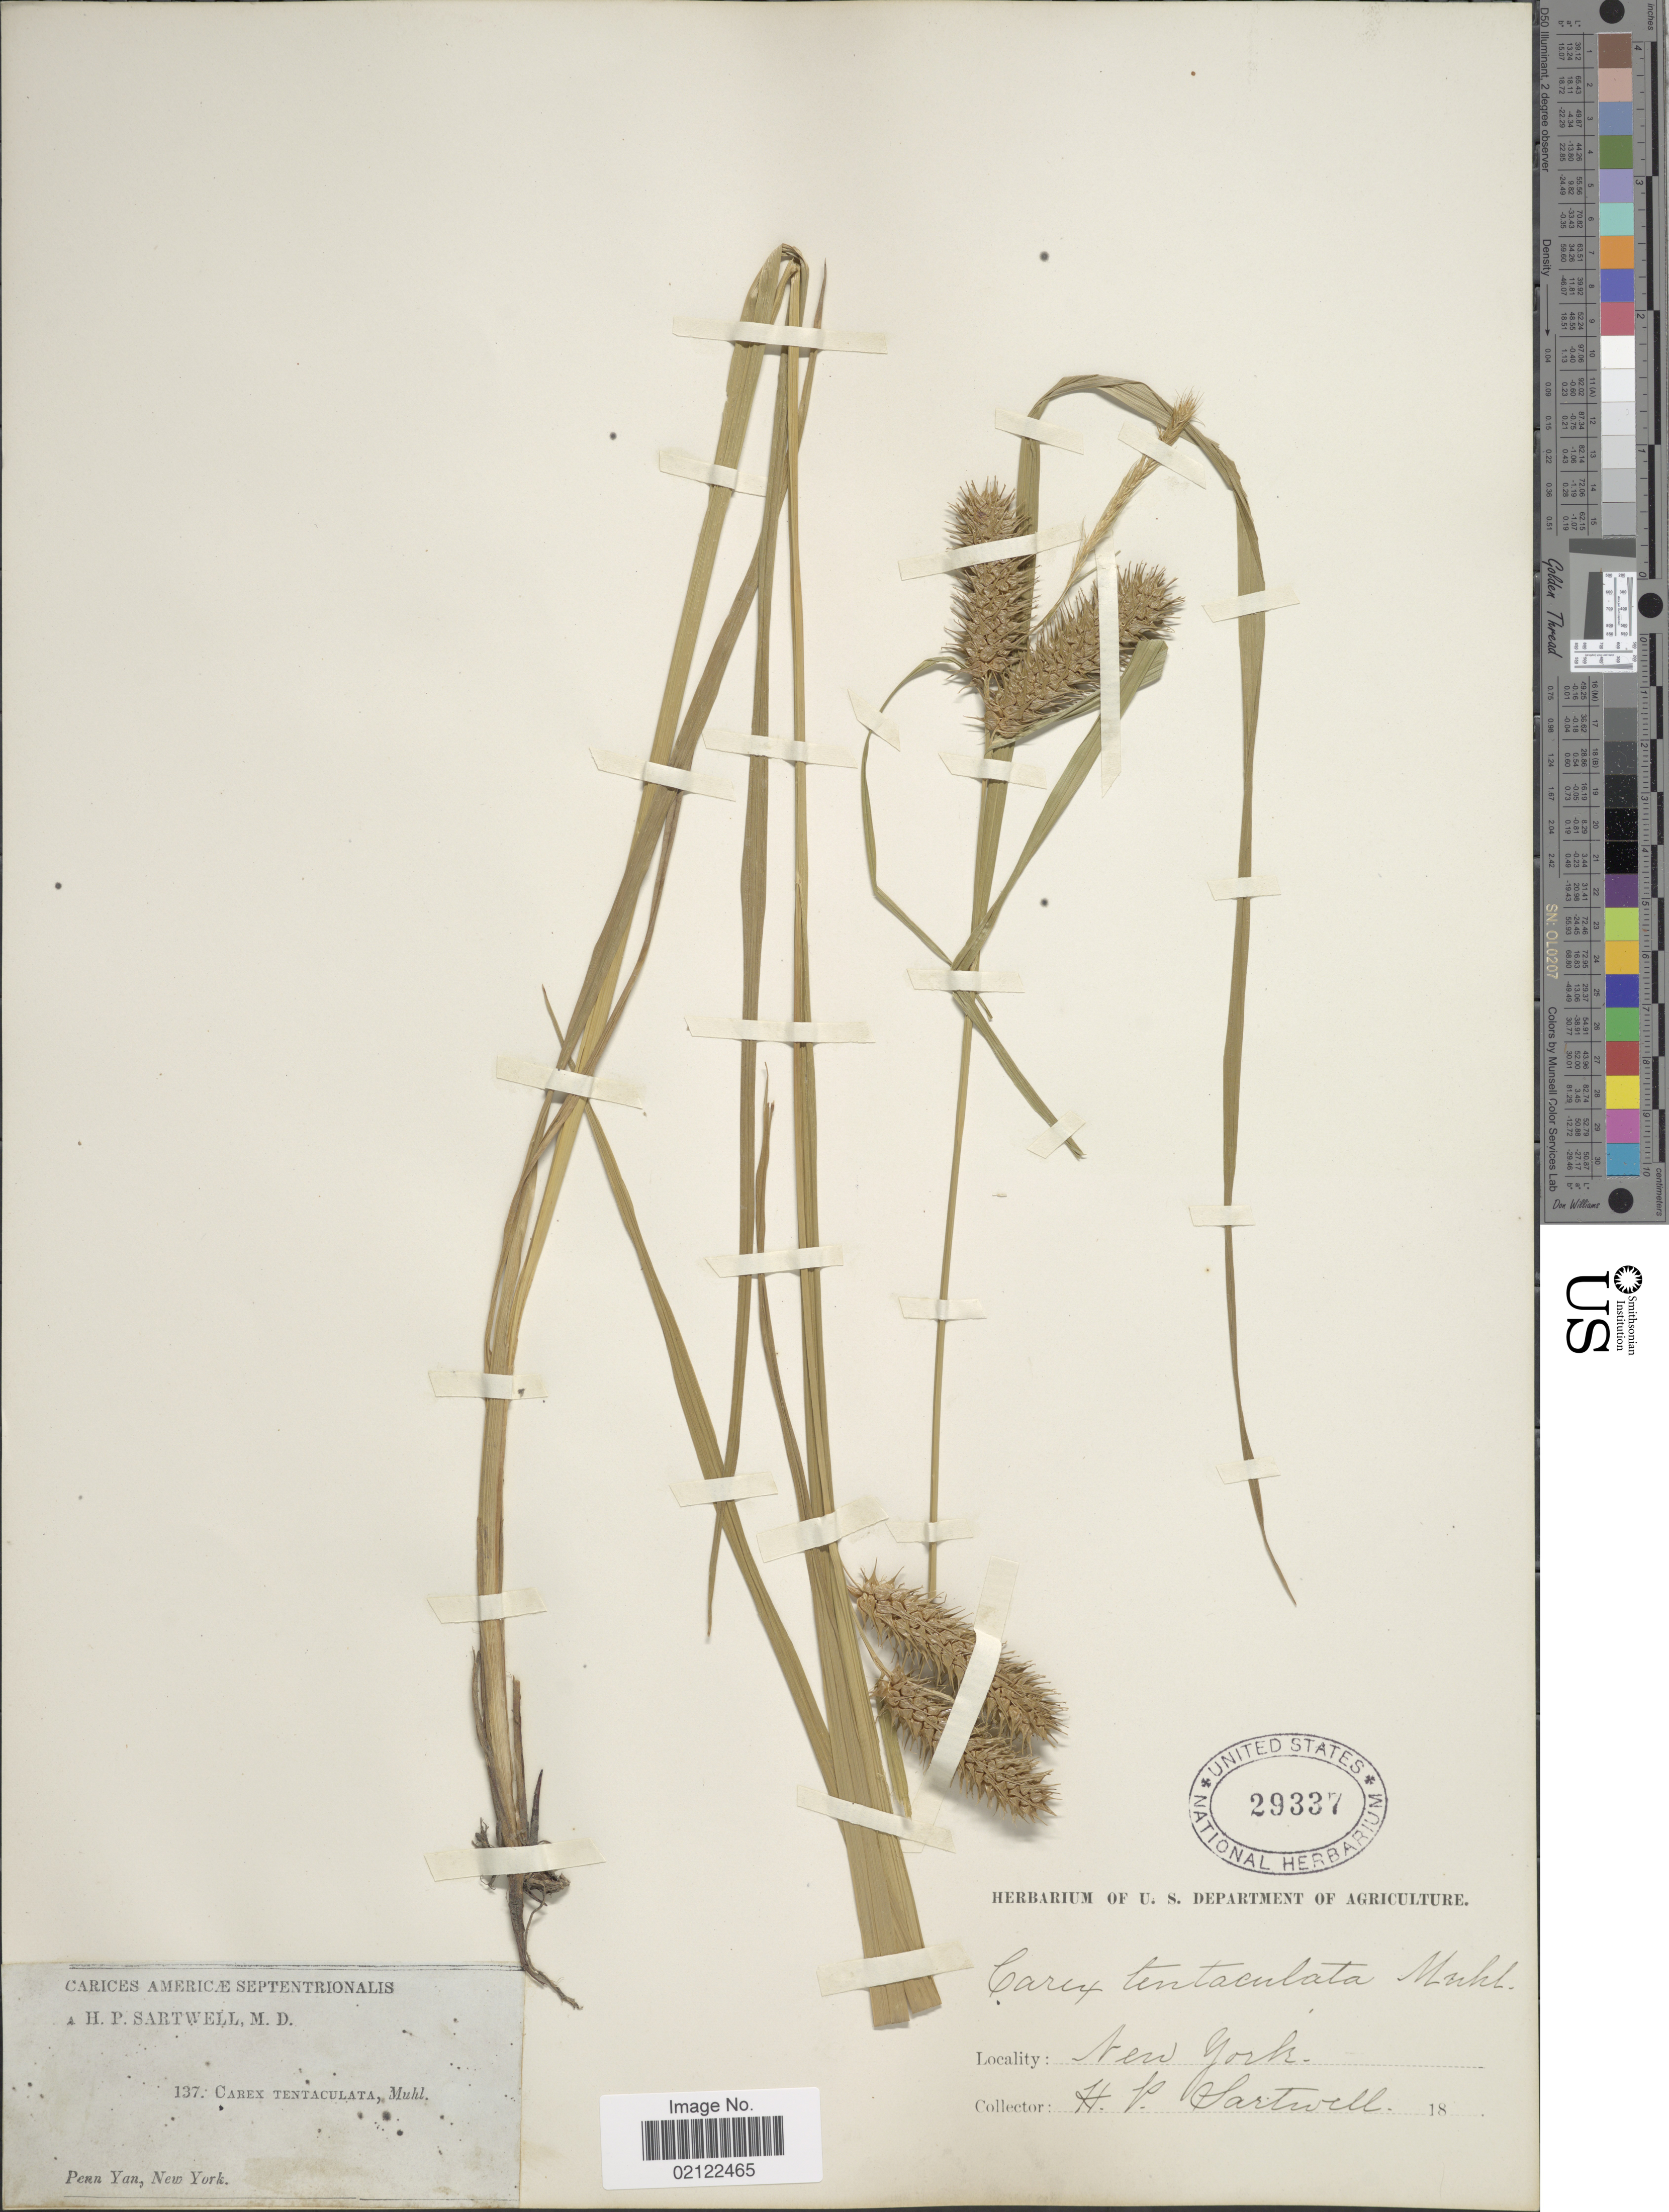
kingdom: Plantae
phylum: Tracheophyta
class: Liliopsida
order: Poales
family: Cyperaceae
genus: Carex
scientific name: Carex lurida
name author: Wahlenb.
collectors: H. P. Sartwell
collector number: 137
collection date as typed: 18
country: United States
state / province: New York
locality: Penn Yan, New York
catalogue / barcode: US 29337